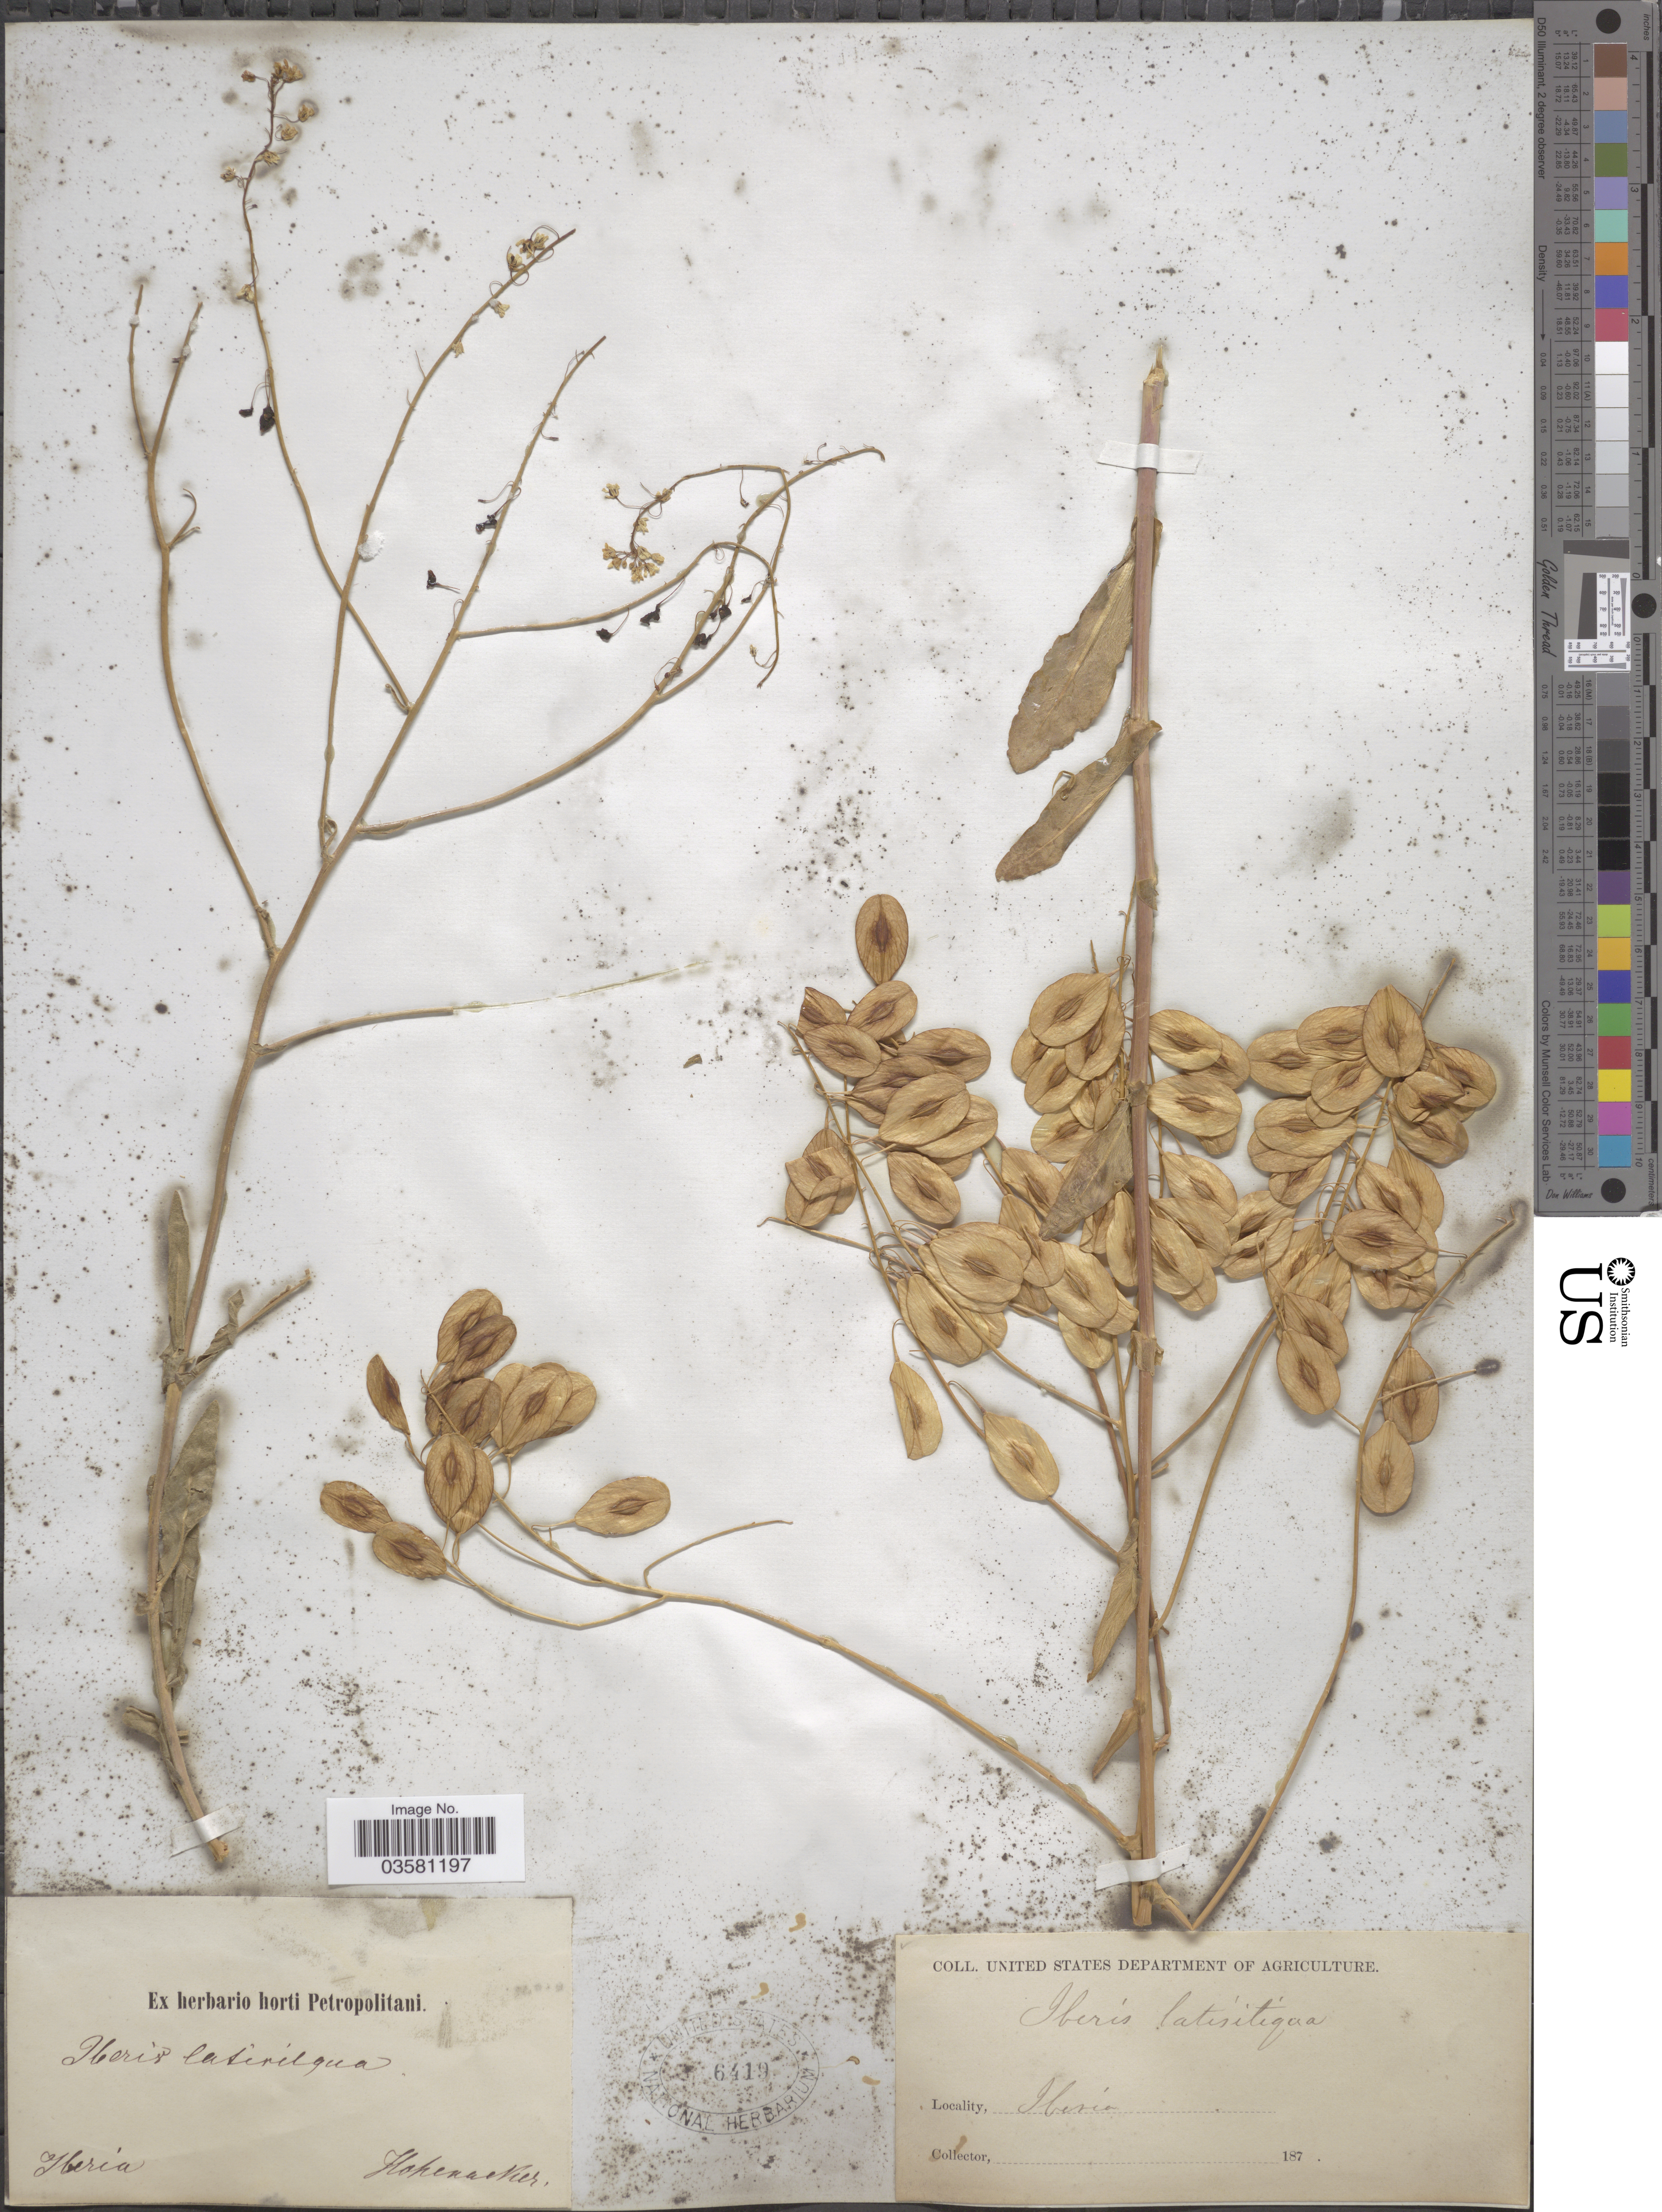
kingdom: Plantae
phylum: Tracheophyta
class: Magnoliopsida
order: Brassicales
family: Brassicaceae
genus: Isatis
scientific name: Isatis latisiliqua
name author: Steven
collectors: Hohenacker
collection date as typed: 187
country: Georgia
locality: Iberia.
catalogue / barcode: US 6419